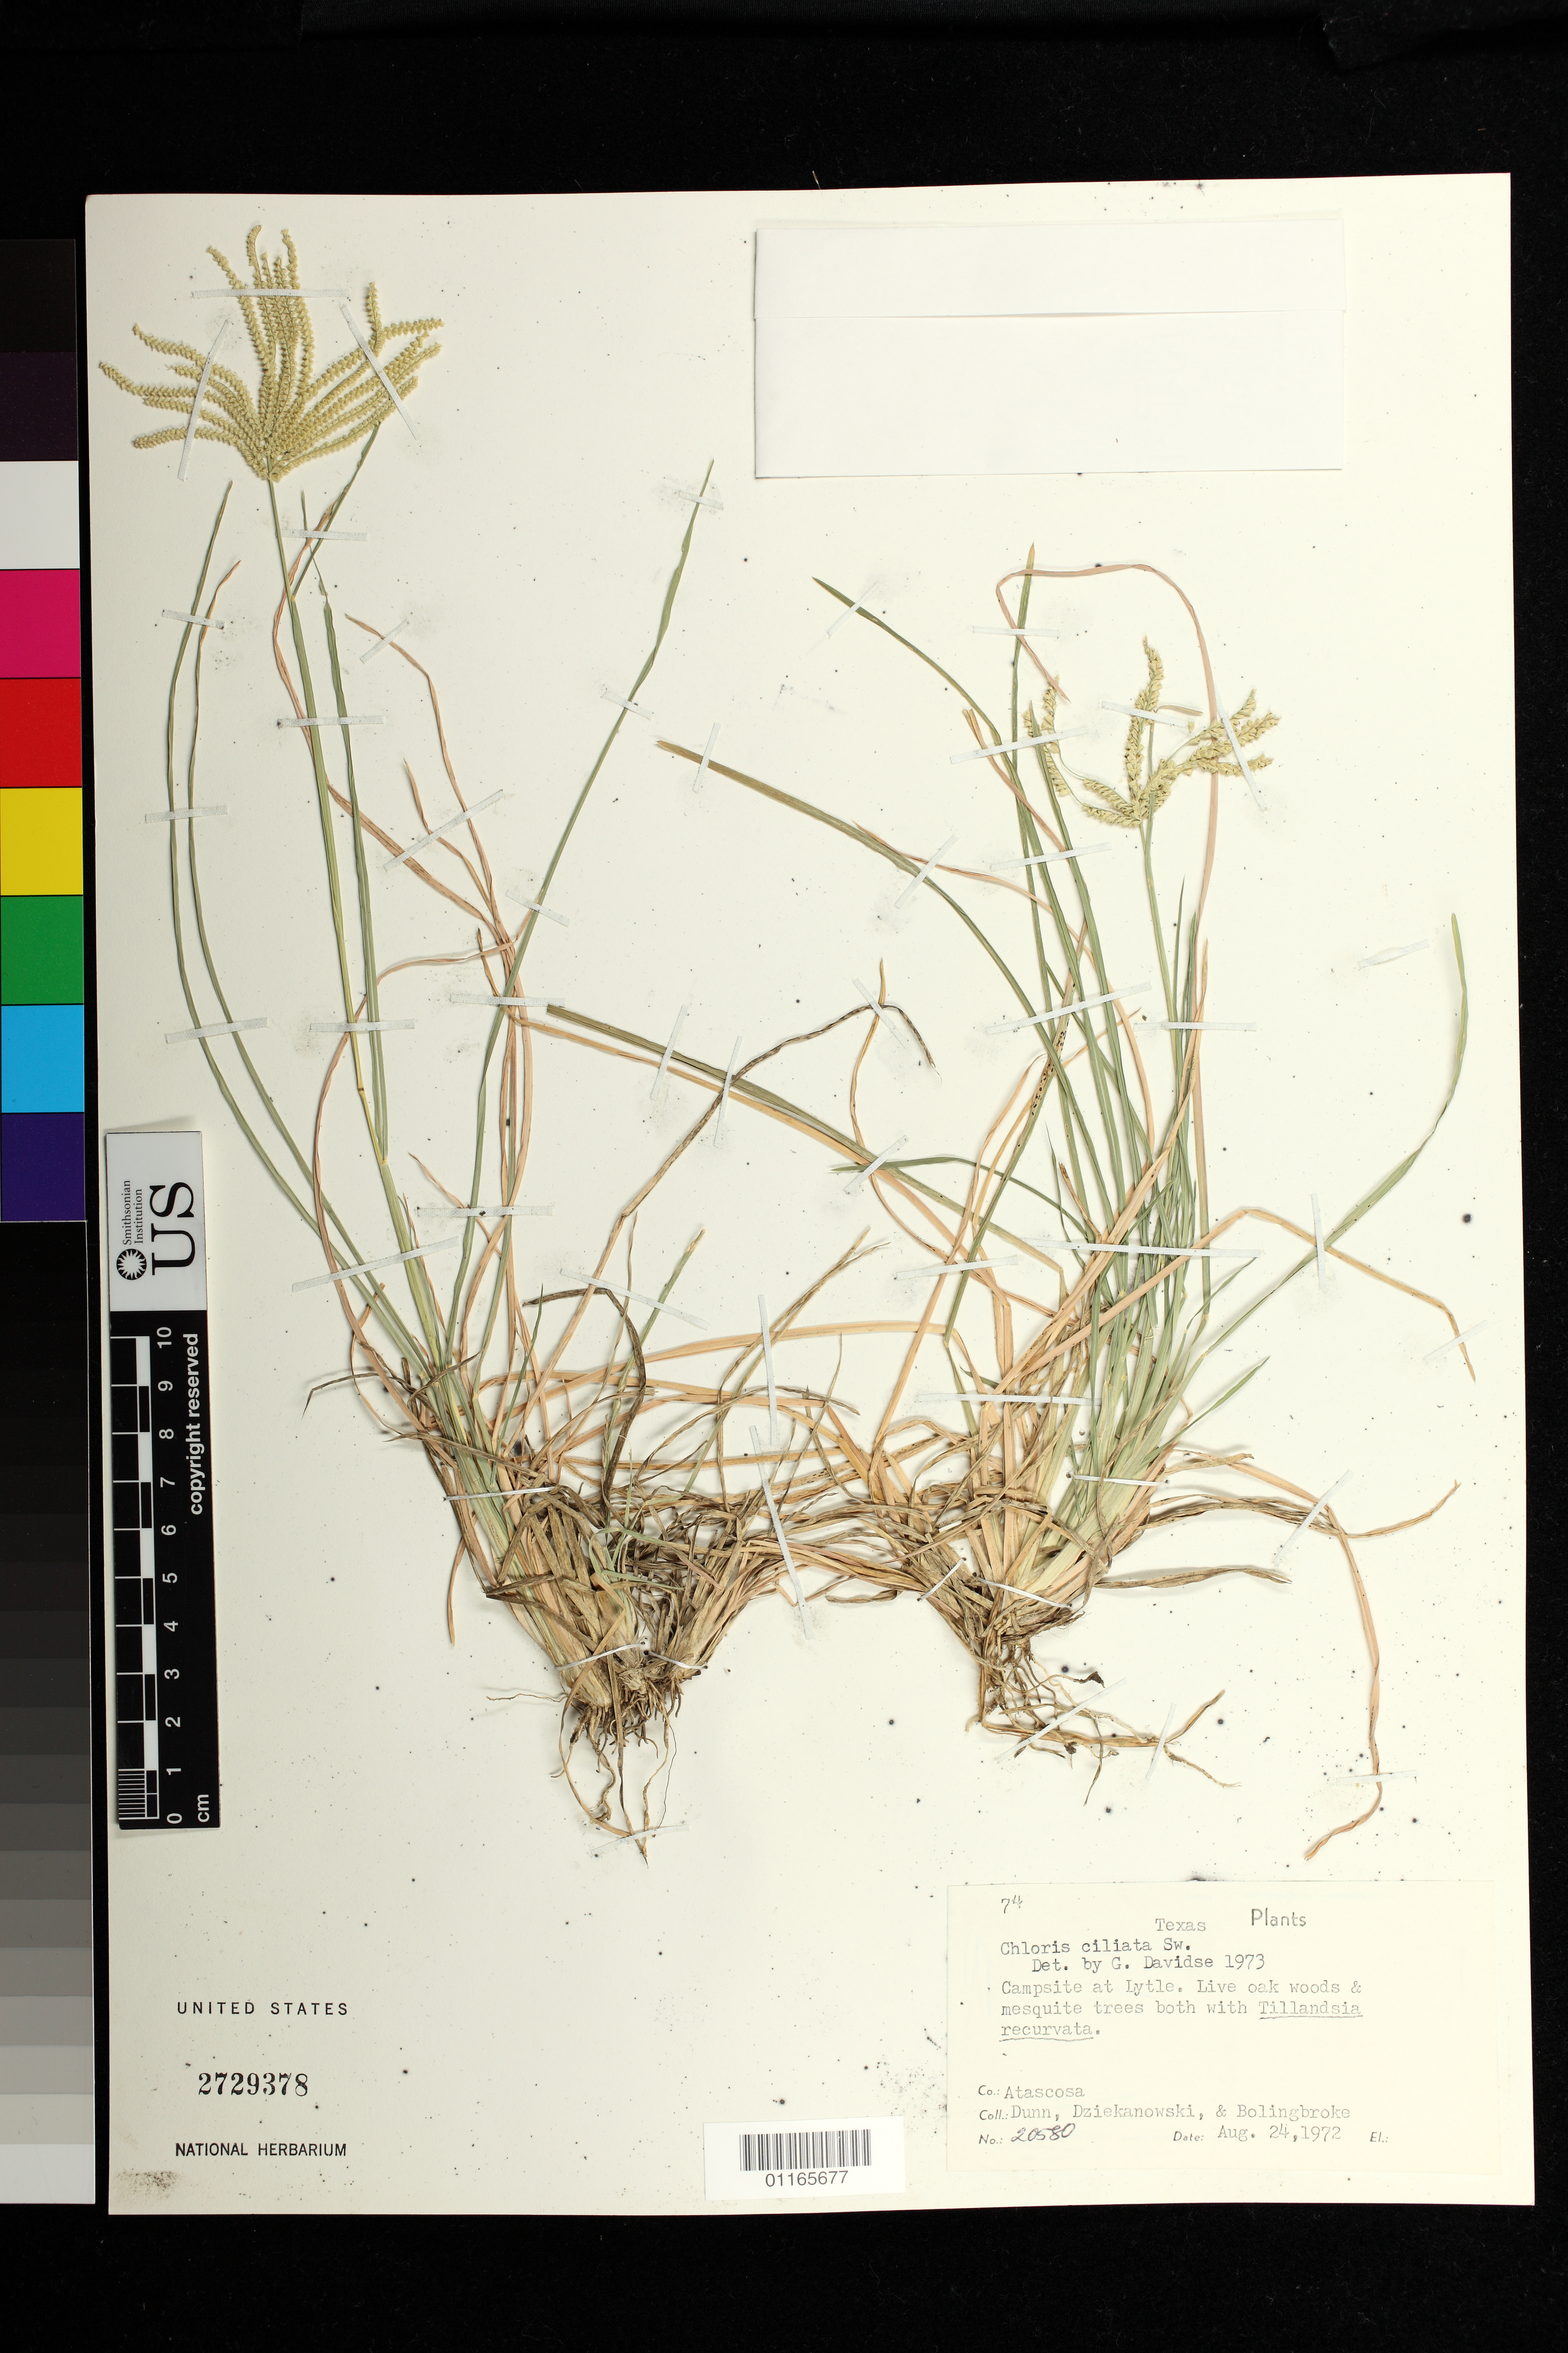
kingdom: Plantae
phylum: Tracheophyta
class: Liliopsida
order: Poales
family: Poaceae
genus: Chloris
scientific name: Chloris ciliata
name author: Sw.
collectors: -- Dunn, -. Dziekanowski & -- Bolingbroke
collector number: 20580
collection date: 1972-08-24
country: United States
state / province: Texas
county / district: Atascosa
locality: Campsite at Lytle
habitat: Live oak woods and mesquite trees both with Tillandsia recurvata.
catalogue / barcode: US 2729378